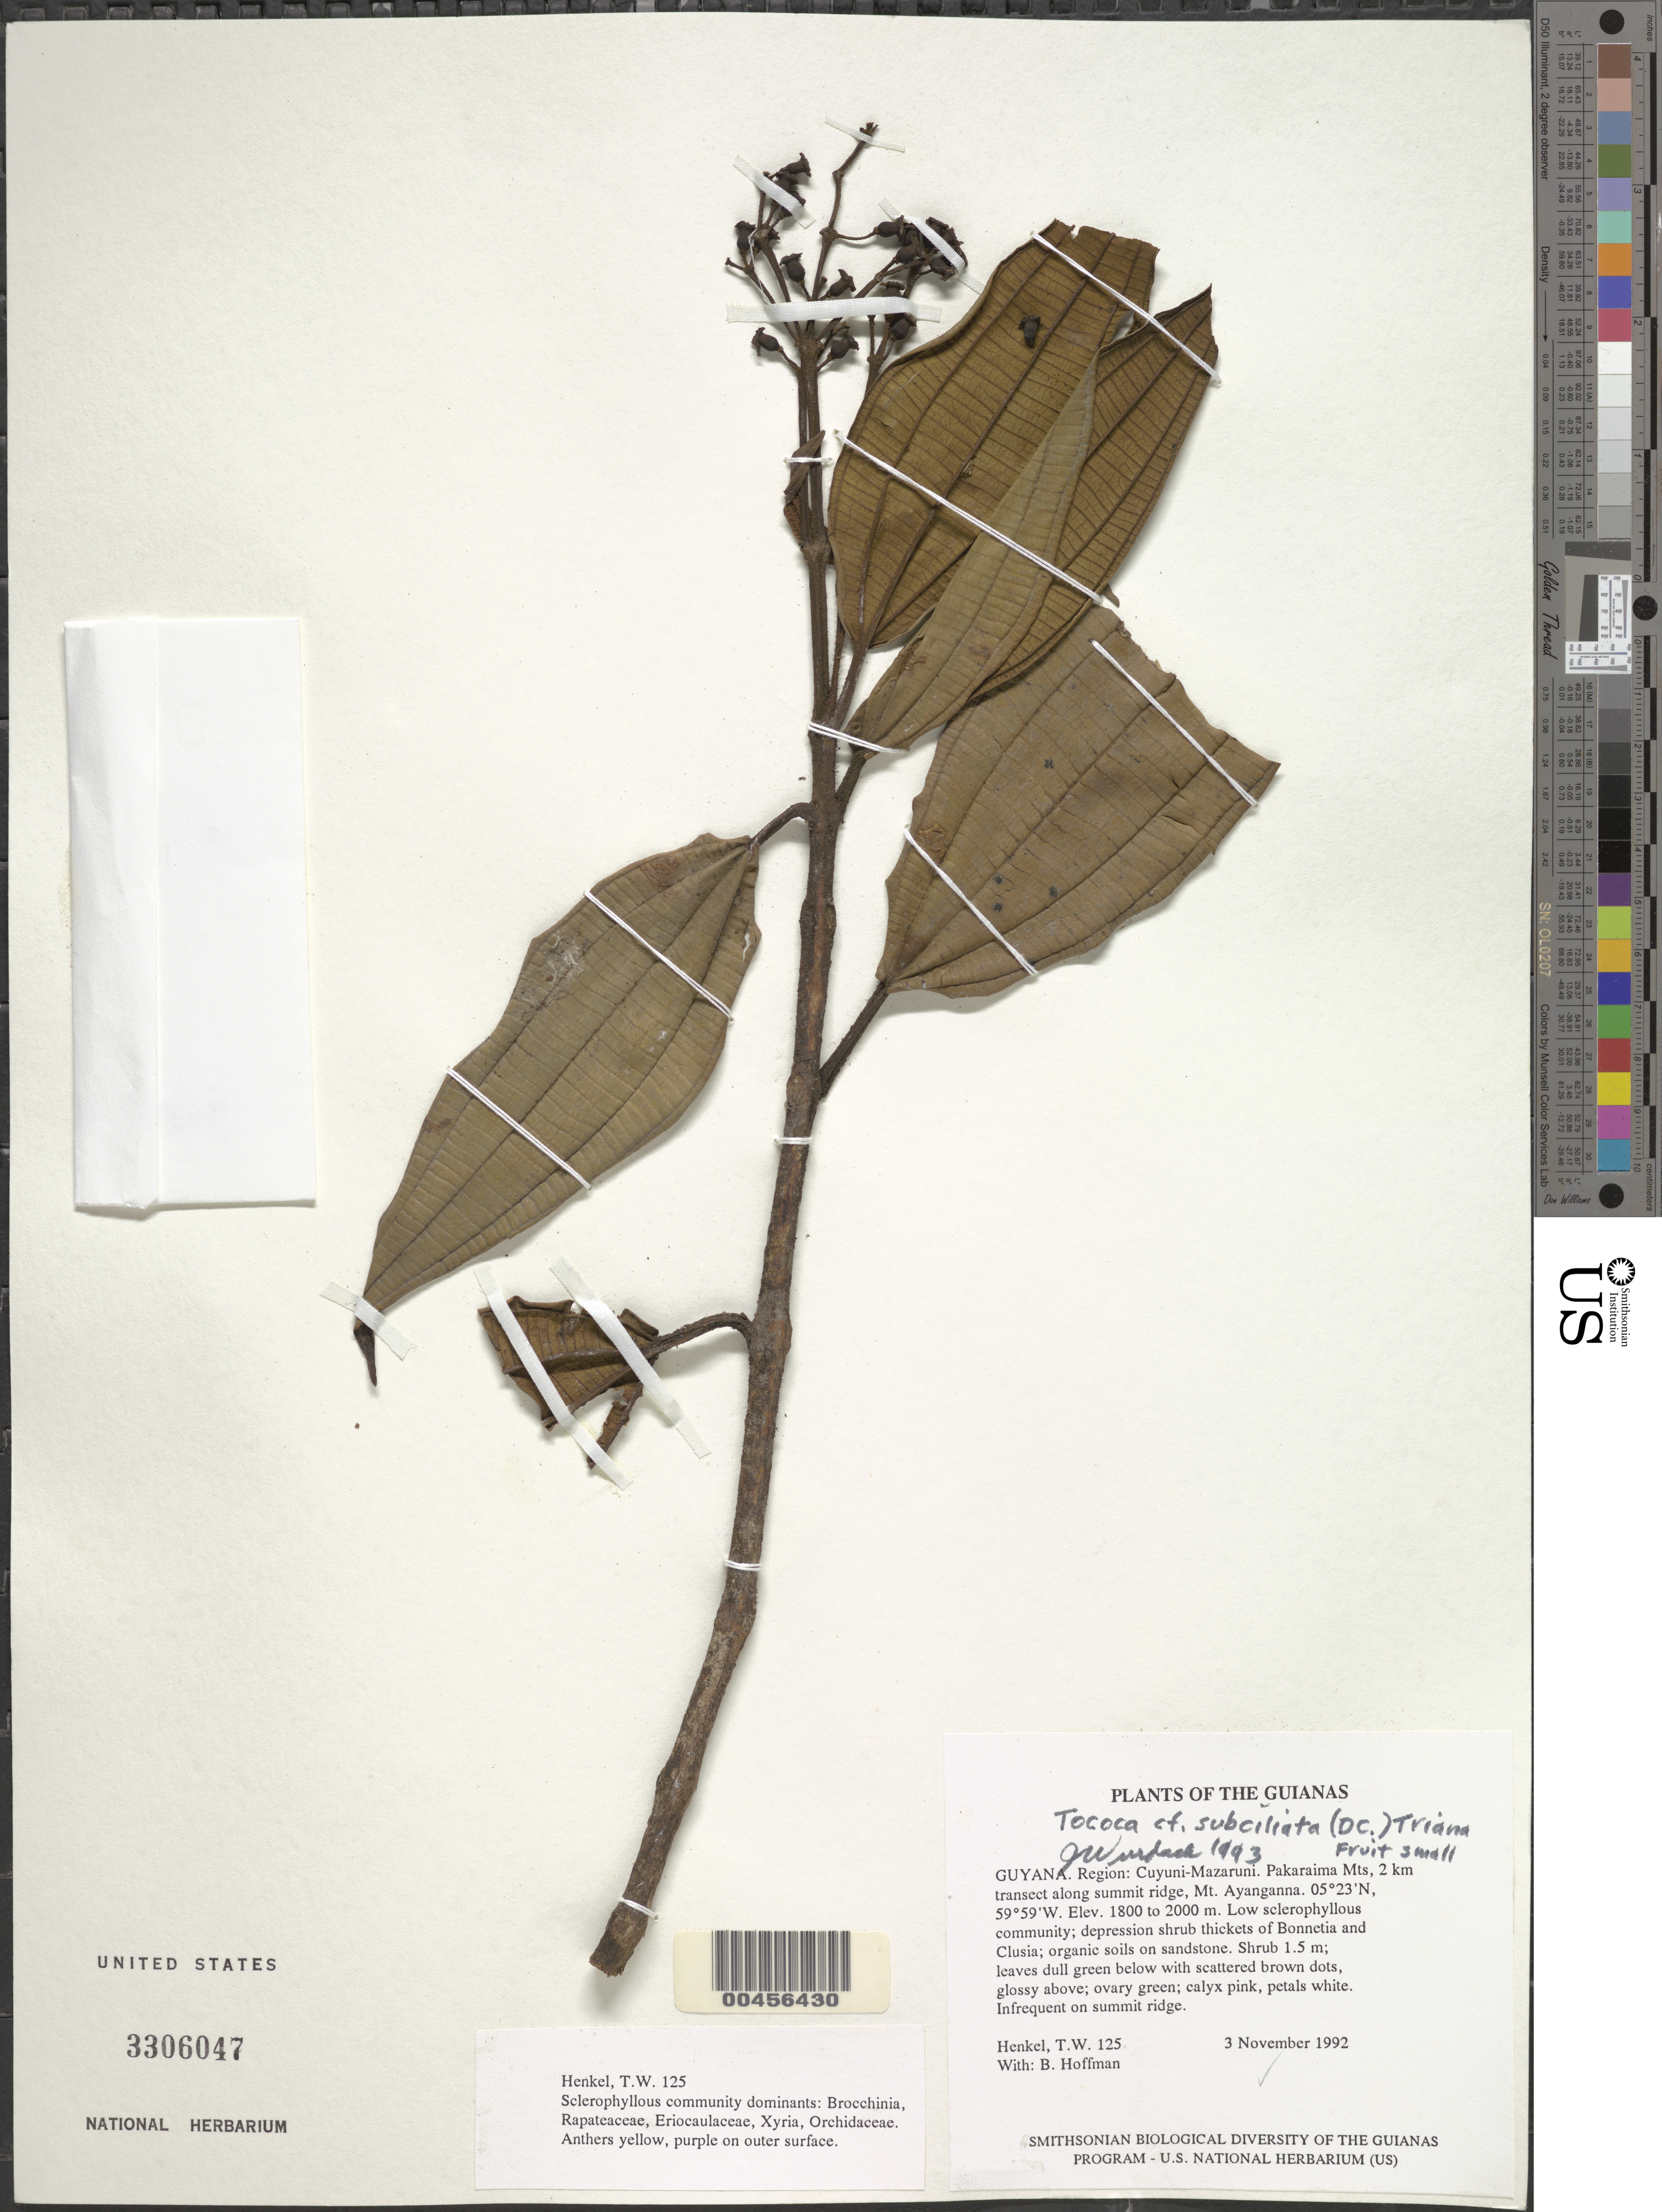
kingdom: Plantae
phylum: Tracheophyta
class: Magnoliopsida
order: Myrtales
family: Melastomataceae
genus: Tococa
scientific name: Tococa subciliata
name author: (DC.) Triana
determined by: Wurdack, John J., (US), US (UNITED STATES)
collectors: T. Henkel & B. Hoffman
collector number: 125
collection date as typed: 3 November 1992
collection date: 1992-11-03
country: Guyana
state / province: Cuyuni-Mazaruni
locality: Pakaraima Mts, 2 km transect along summit ridge, Mt. Ayanganna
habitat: Low sclerophyllous community; depression shrub thickets of Bonnetia and Clusia; organic soils on sandstone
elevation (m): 1800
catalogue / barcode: US 3306047